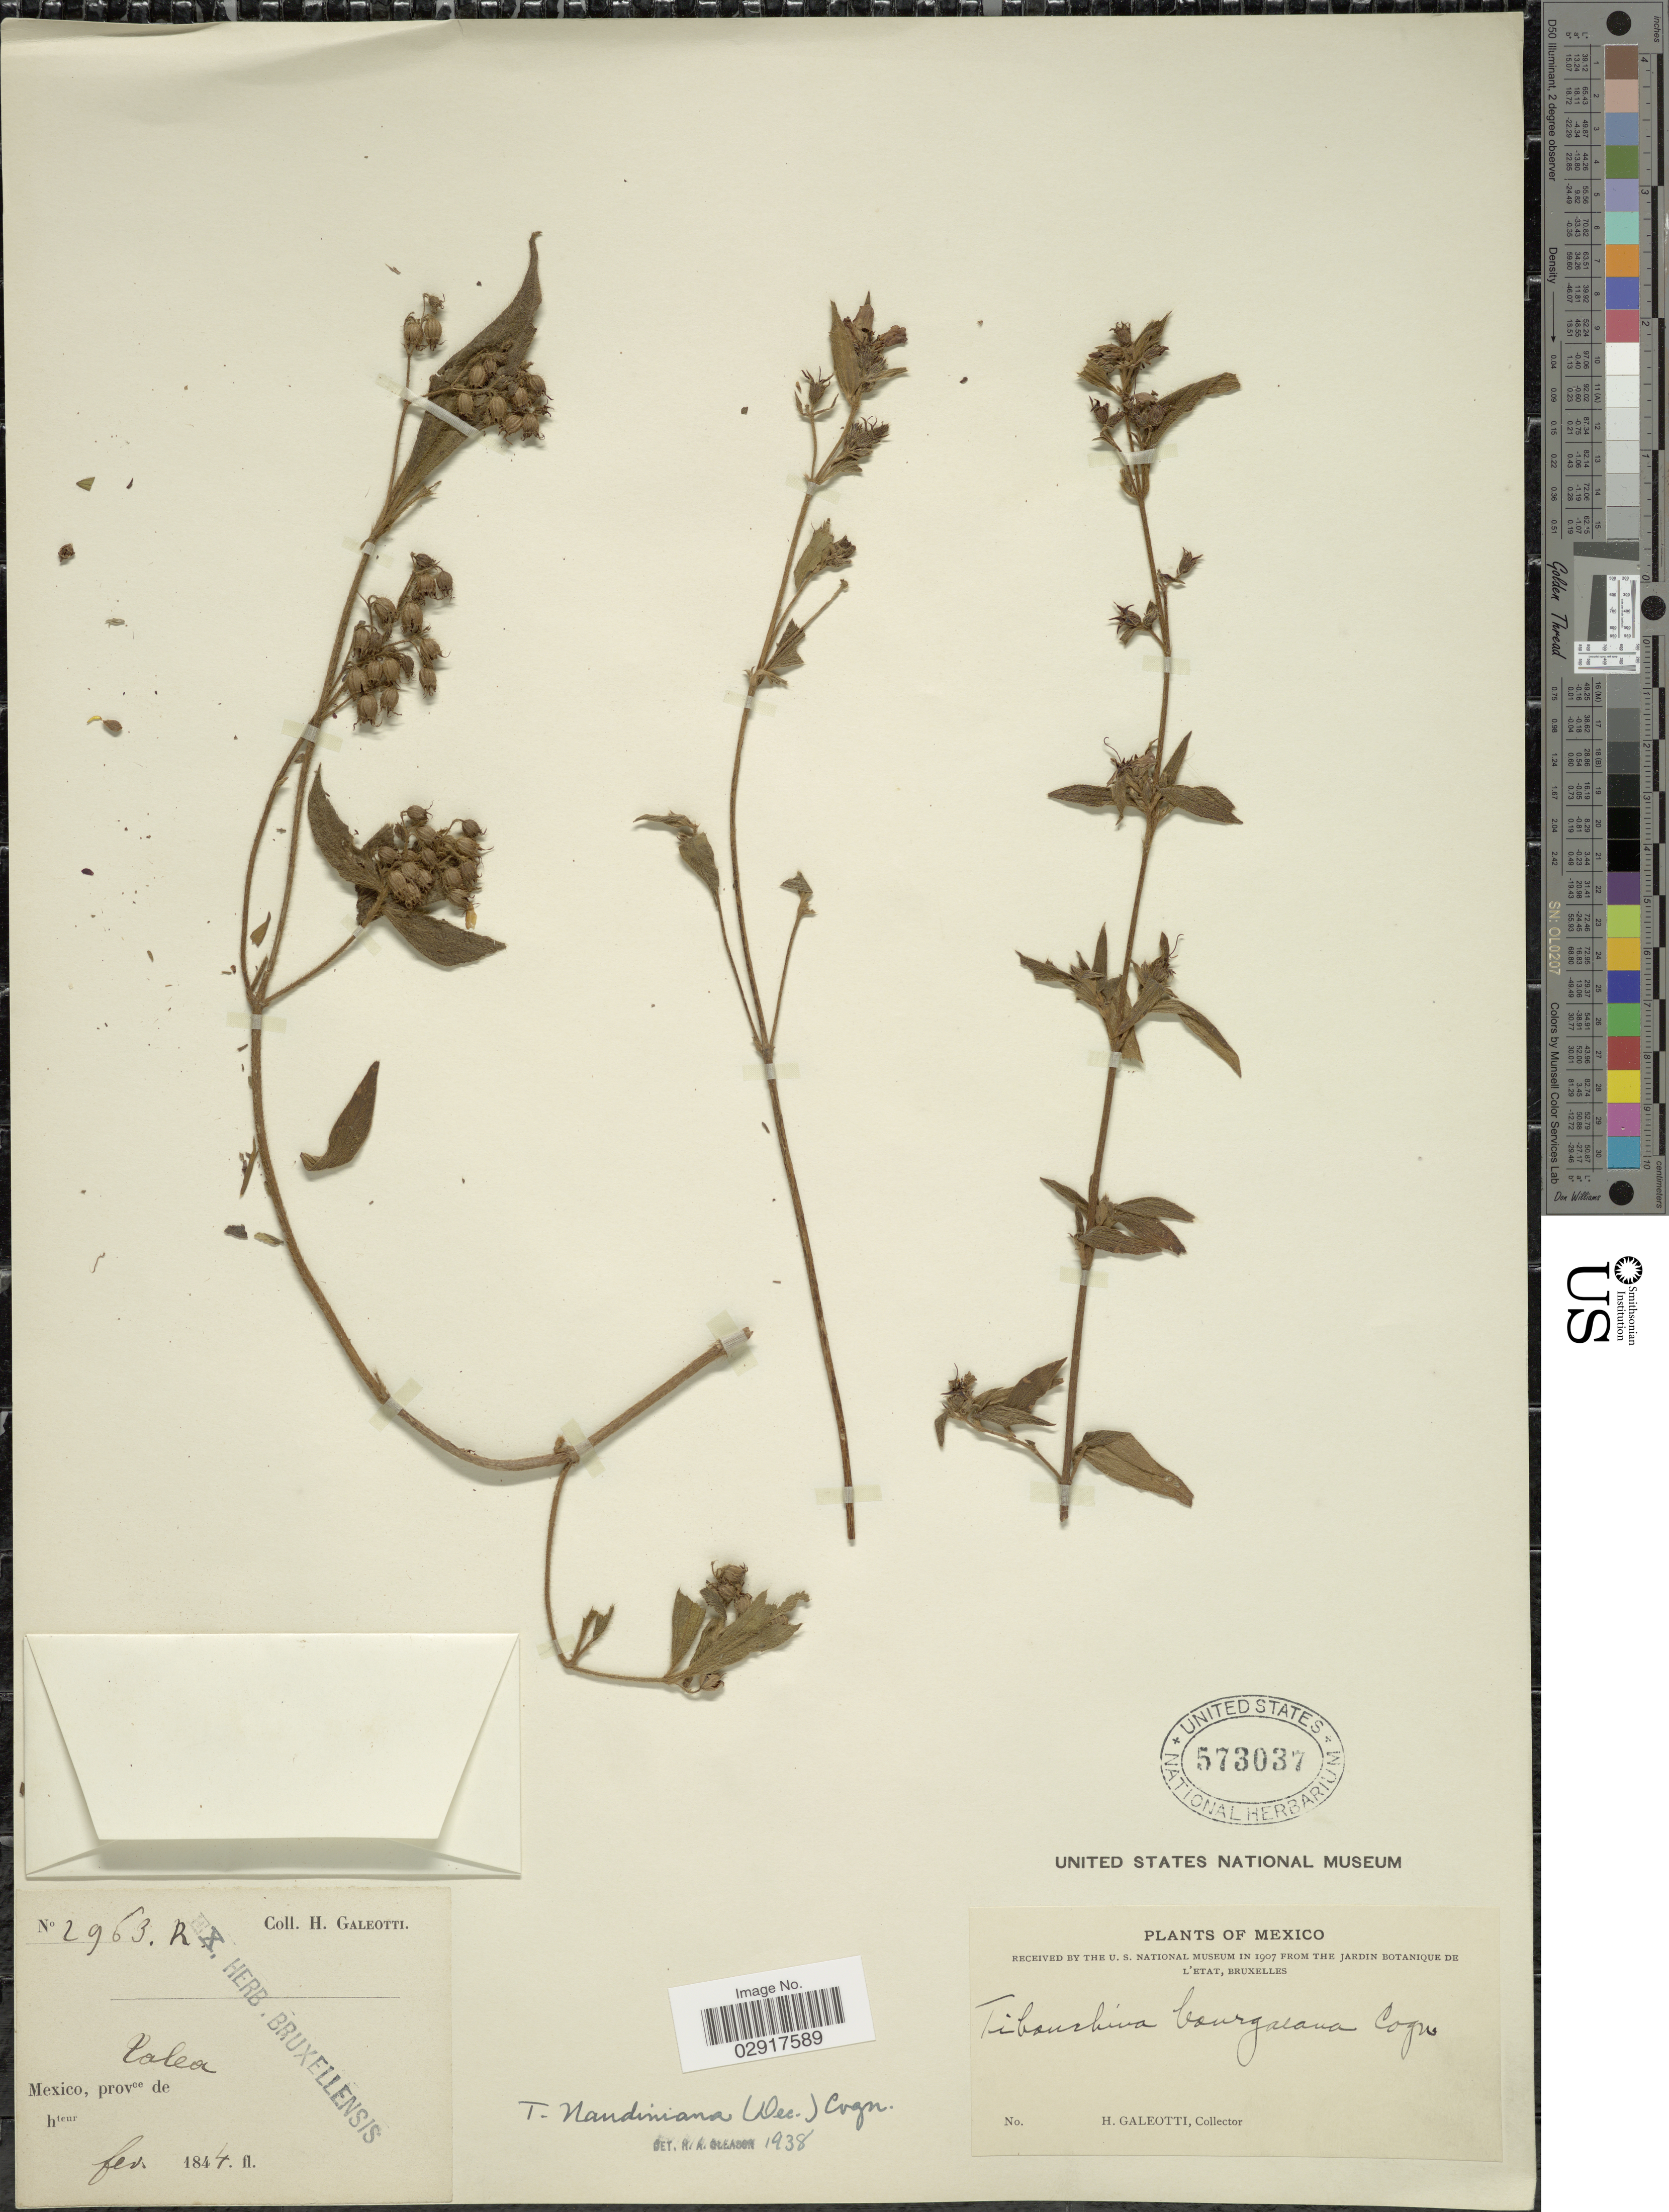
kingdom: Plantae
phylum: Tracheophyta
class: Magnoliopsida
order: Myrtales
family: Melastomataceae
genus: Chaetogastra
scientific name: Chaetogastra naudiniana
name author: Decne.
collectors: H. G. Galeotti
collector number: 2963R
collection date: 1844-02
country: Mexico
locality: Talea.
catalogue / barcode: US 573037